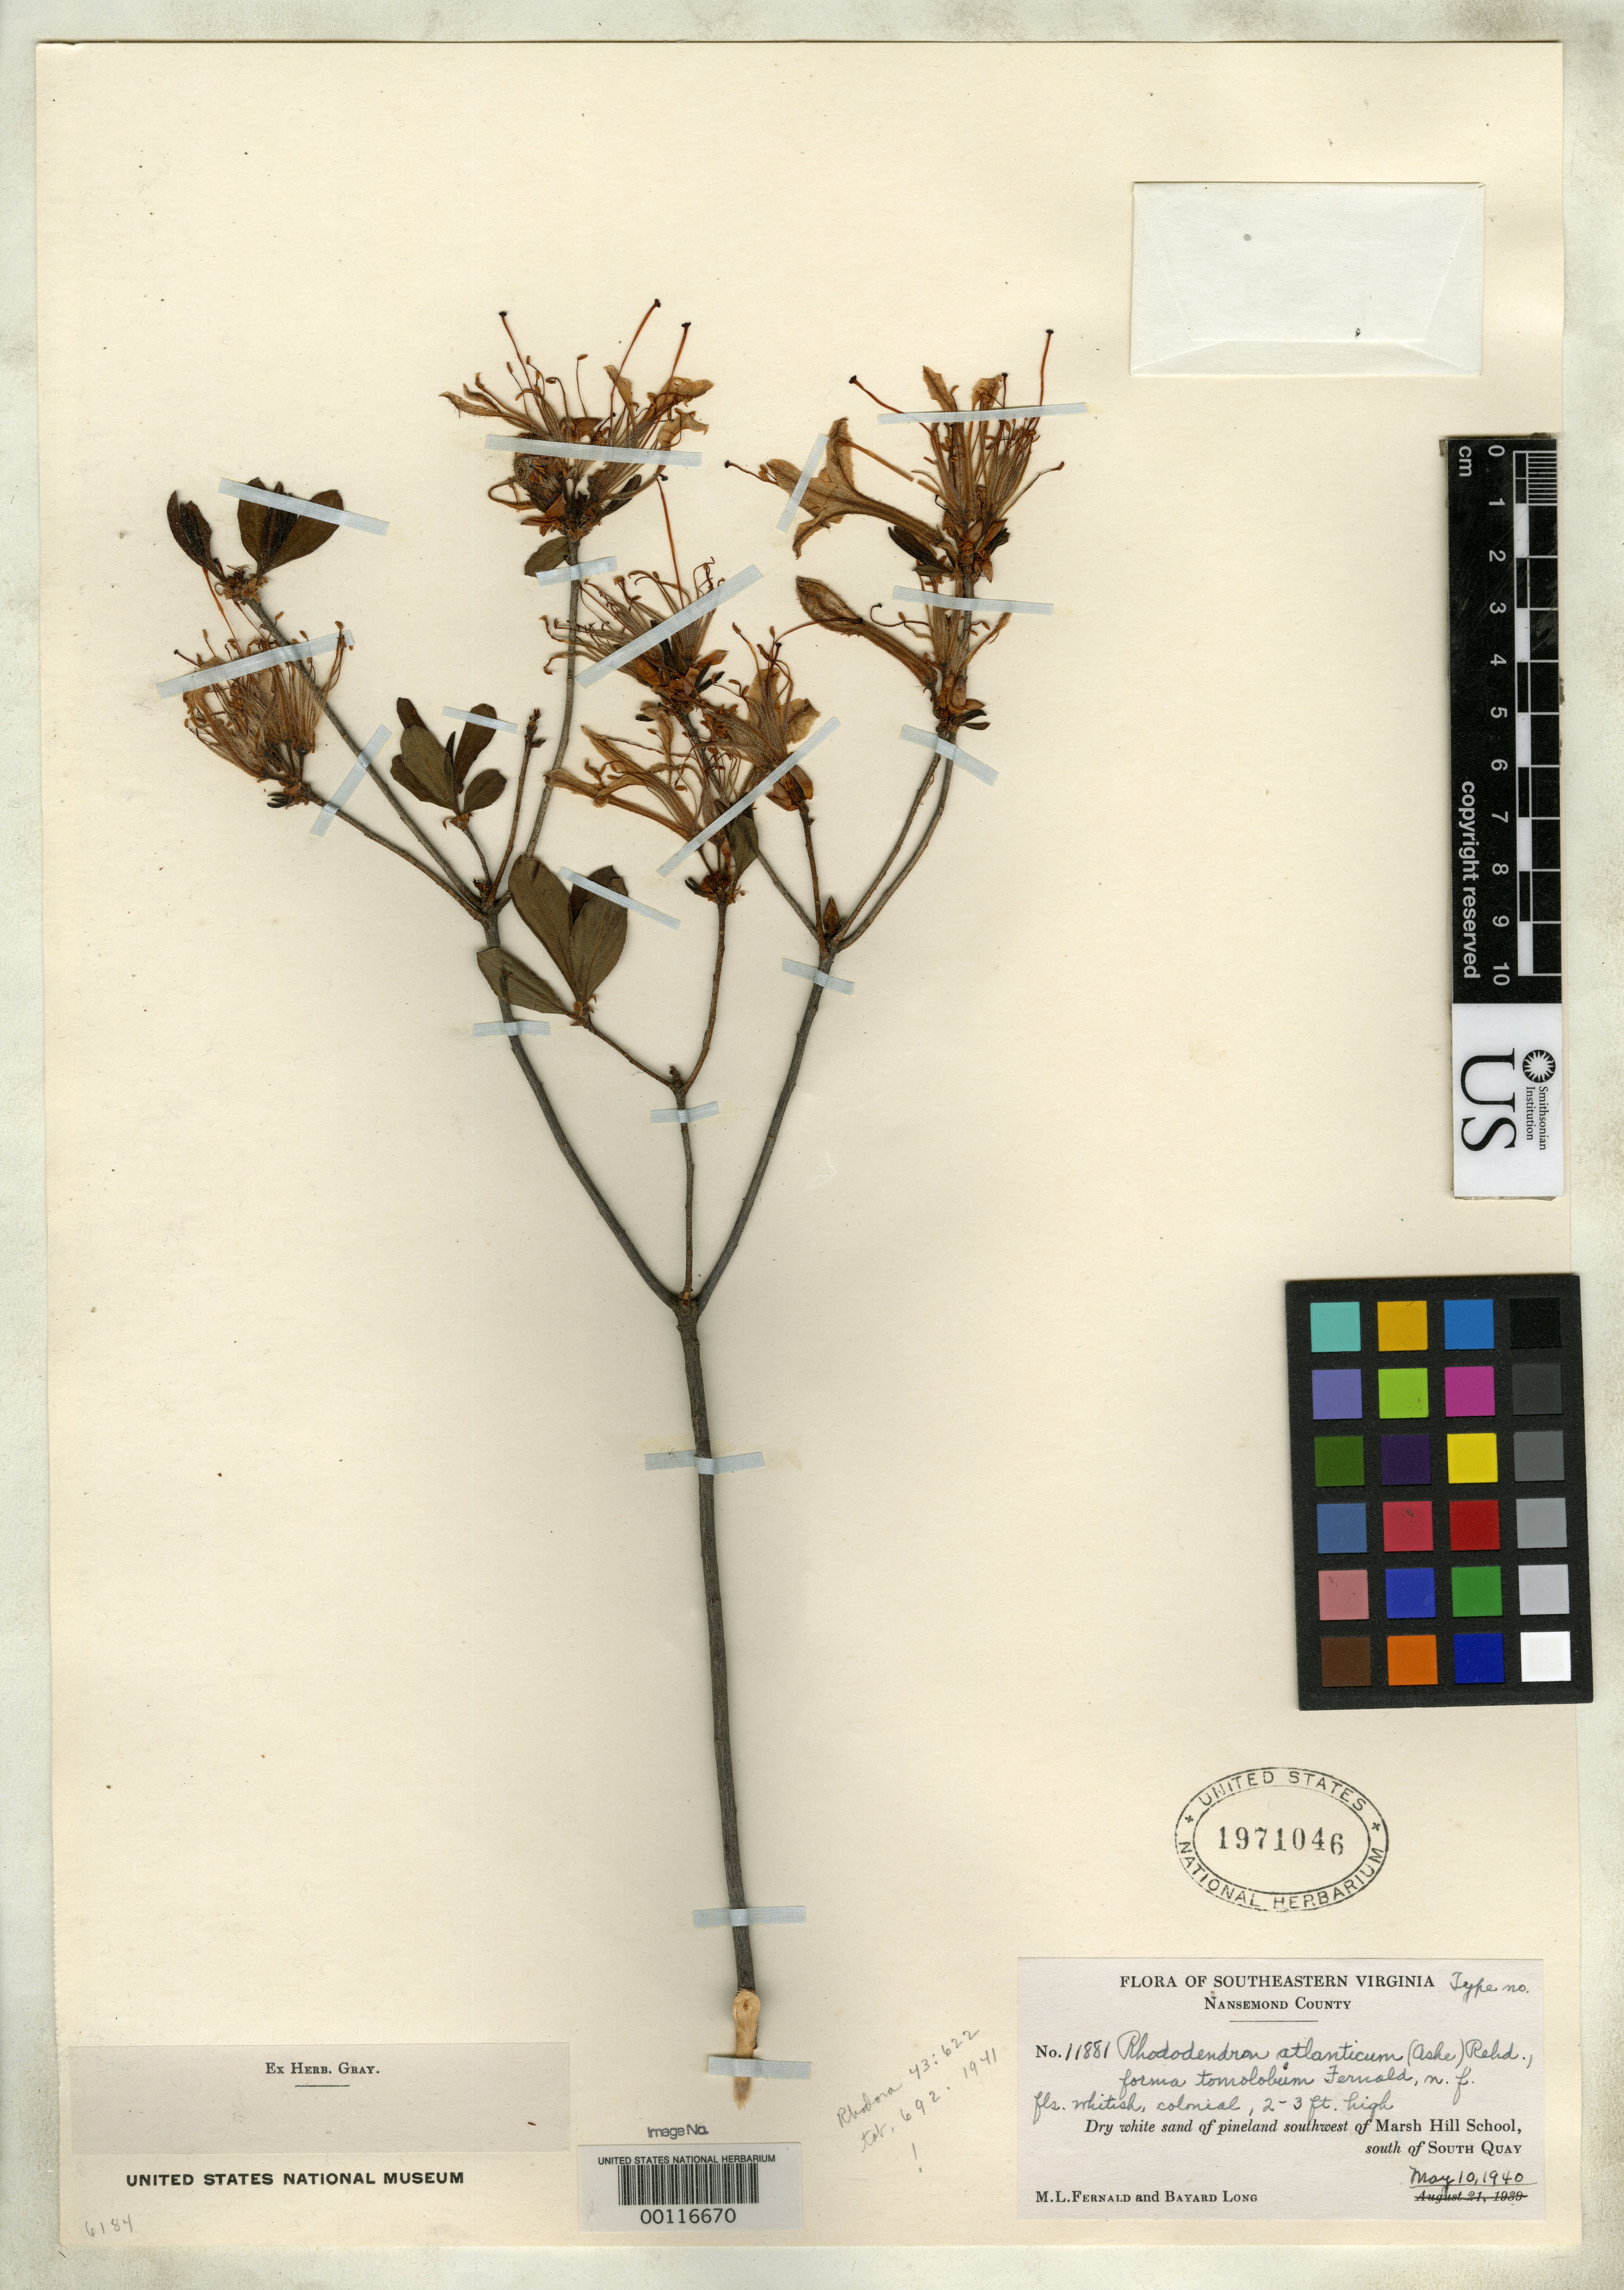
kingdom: Plantae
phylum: Tracheophyta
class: Magnoliopsida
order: Ericales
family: Ericaceae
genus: Rhododendron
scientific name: Rhododendron atlanticum f. tomolobum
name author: Fernald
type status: Isotype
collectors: M. L. Fernald & B. H. Long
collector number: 11881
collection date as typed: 10 May 1940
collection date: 1940-05-10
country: United States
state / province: Virginia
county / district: City of Suffolk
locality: South of South Quay. Nansemond Co. (= historic county name).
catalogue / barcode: US 1971046